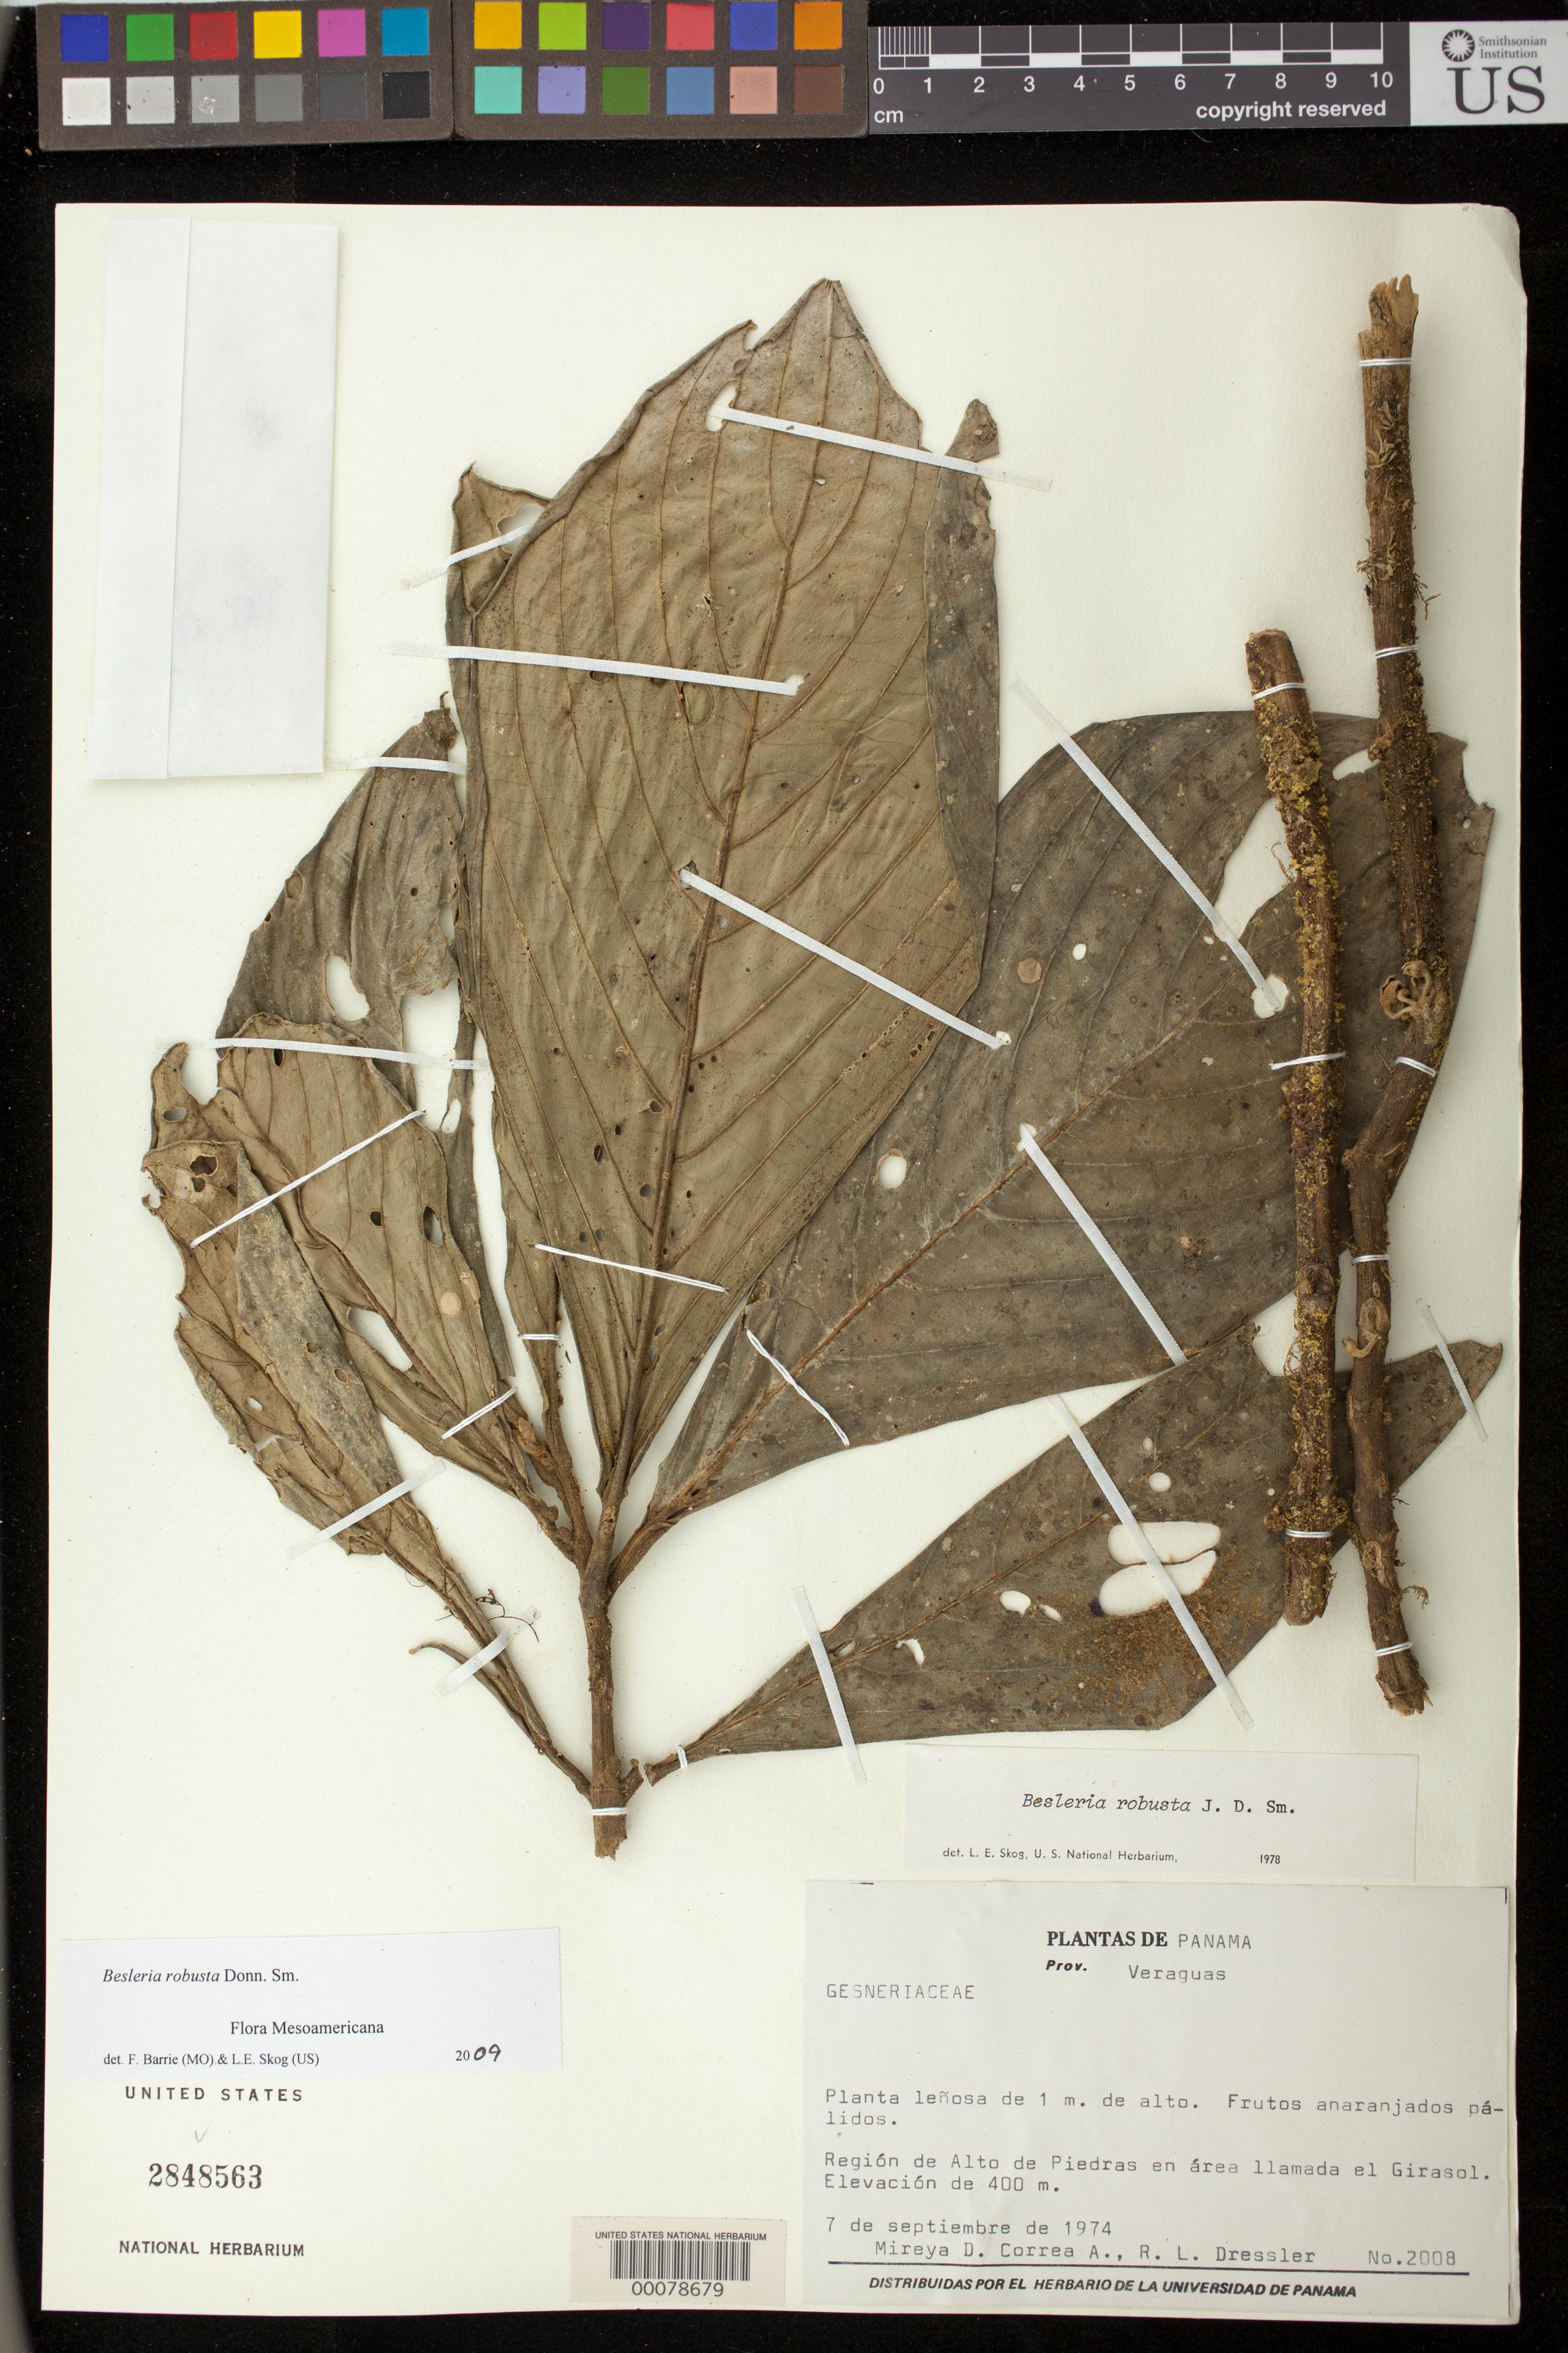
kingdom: Plantae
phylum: Tracheophyta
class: Magnoliopsida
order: Lamiales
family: Gesneriaceae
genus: Besleria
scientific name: Besleria robusta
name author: Donn. Sm.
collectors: M. D. Corrêa-A. & R. Dressler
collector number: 2008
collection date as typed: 07 Sep 1974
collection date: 1974-09-07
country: Panama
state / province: Veraguas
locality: Region of Alto de Piedras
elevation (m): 400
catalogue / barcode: US 2848563